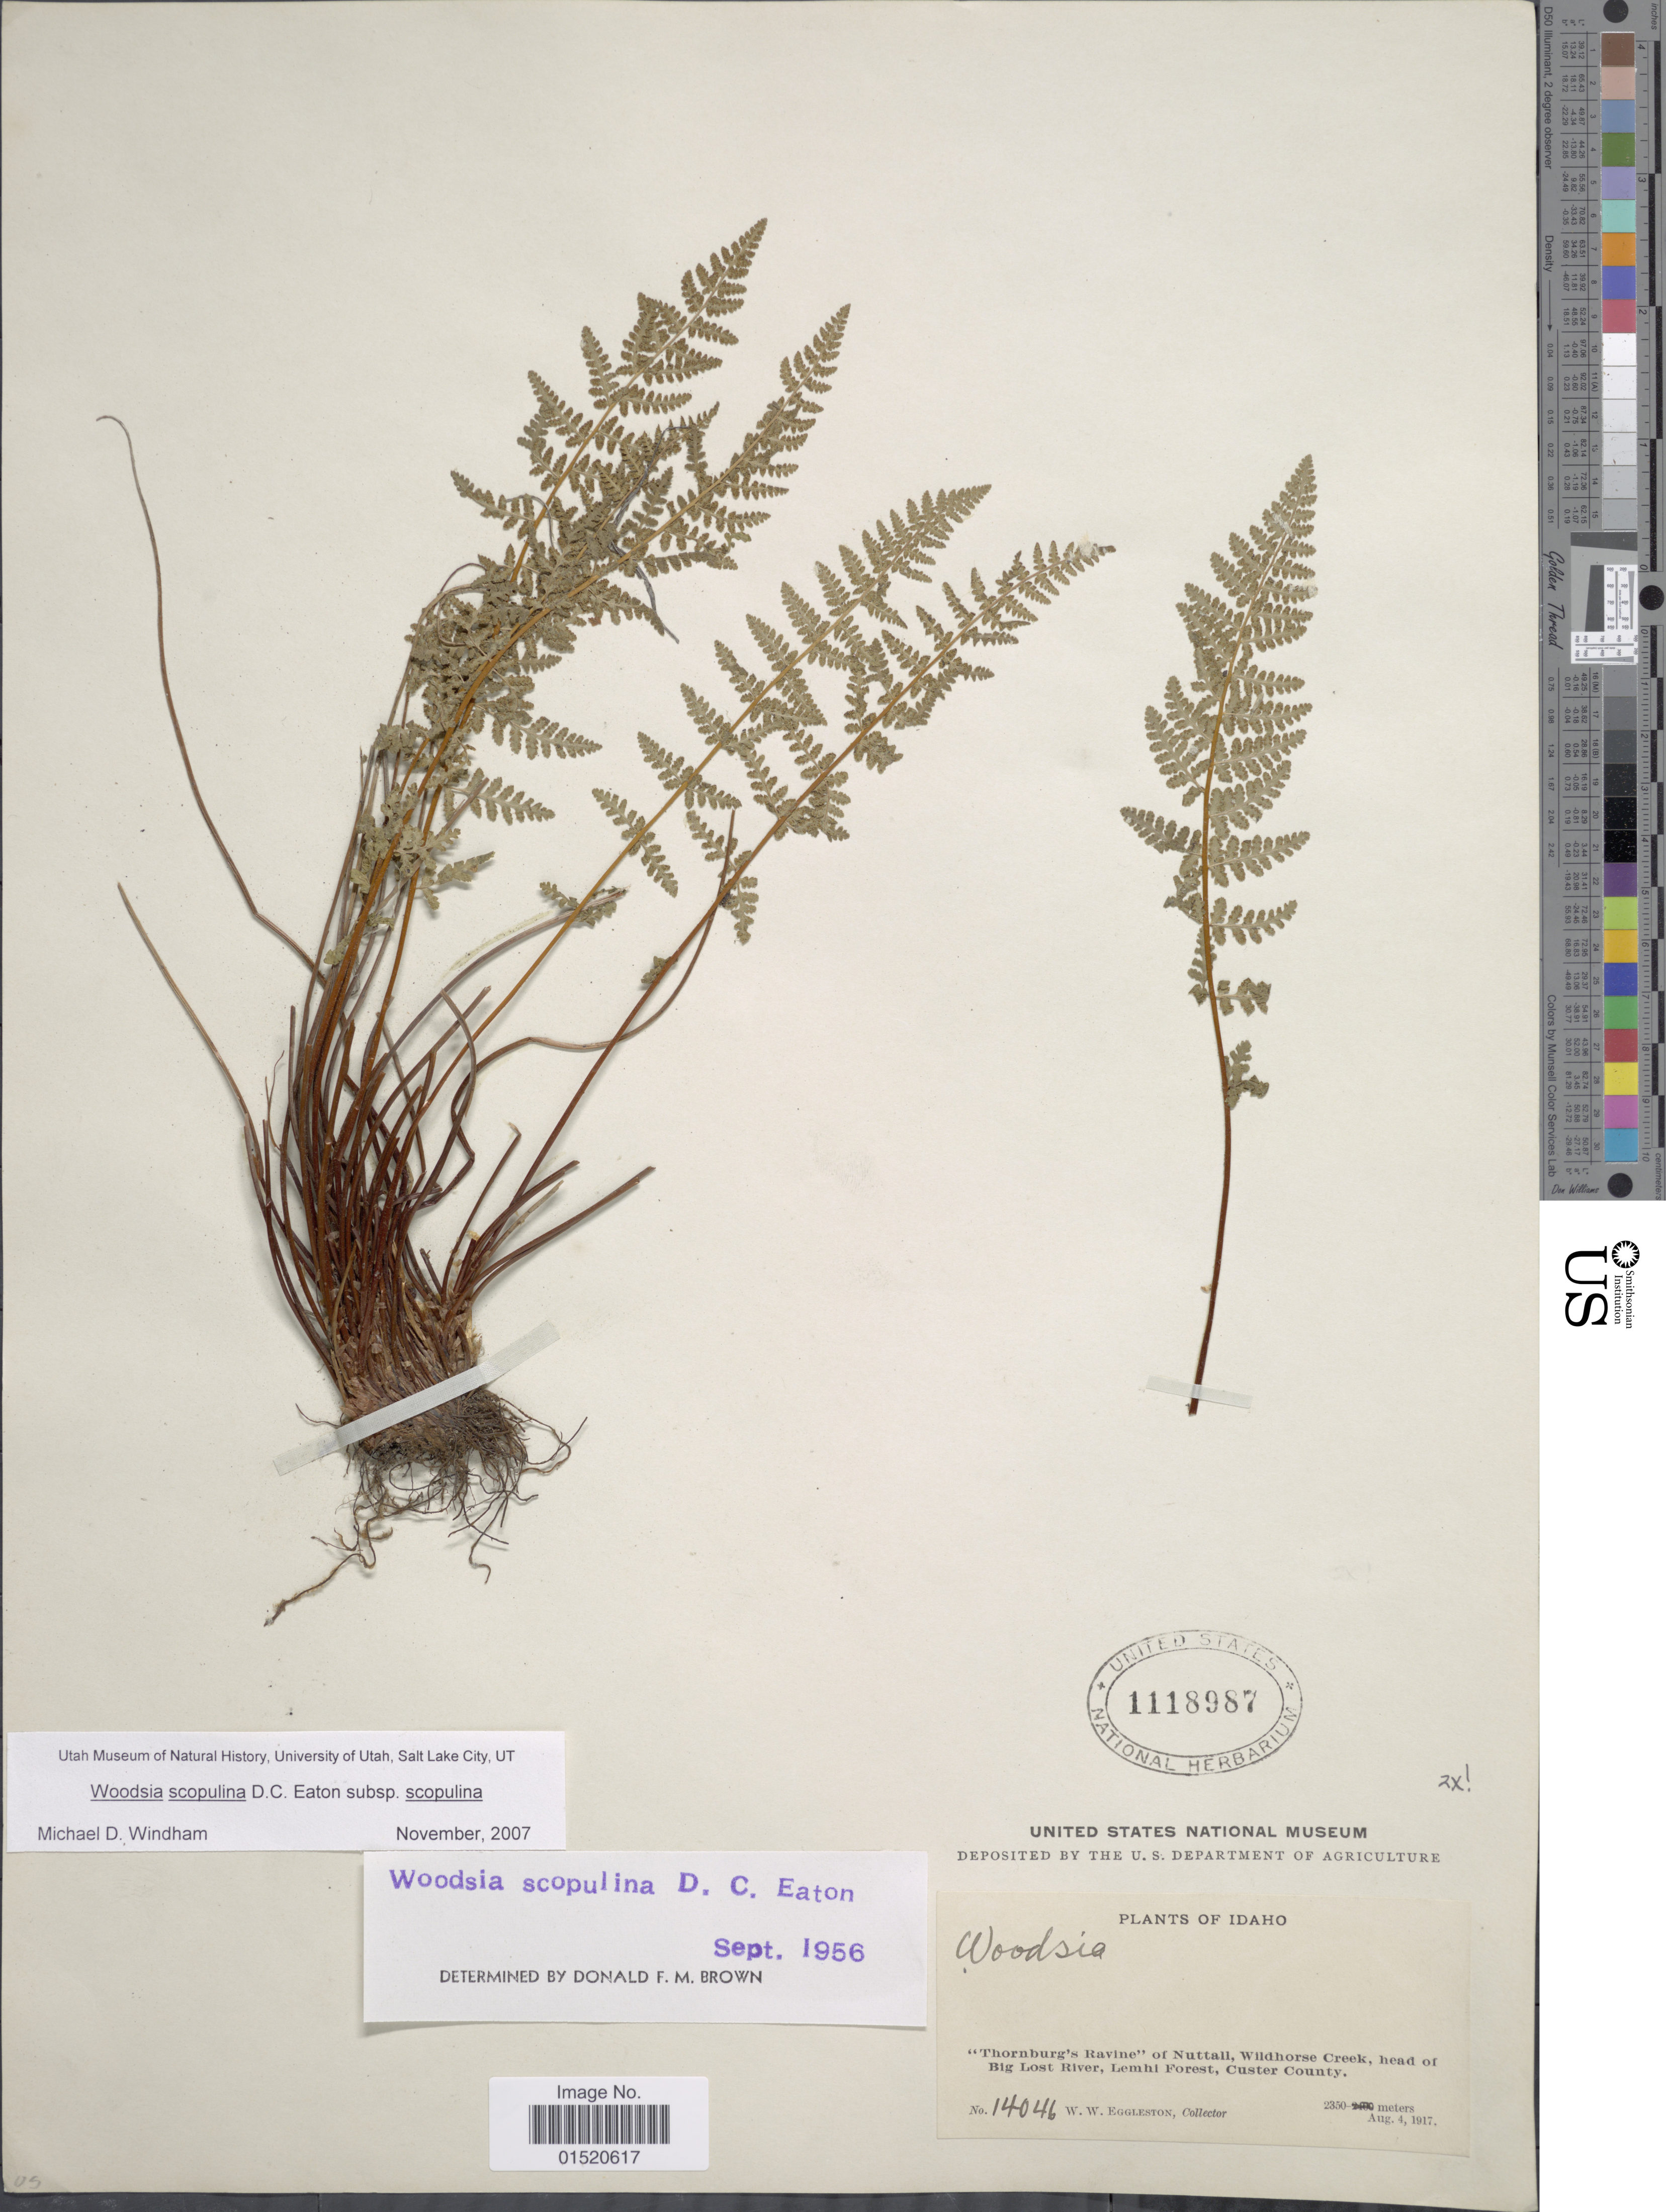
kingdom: Plantae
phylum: Tracheophyta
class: Polypodiopsida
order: Polypodiales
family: Woodsiaceae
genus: Woodsia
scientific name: Woodsia scopulina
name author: D.C. Eaton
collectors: W. W. Eggleston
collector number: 14046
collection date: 1917-08-04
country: United States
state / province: Idaho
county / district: Custer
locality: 'Thornburg's Ravine' of Nutall, Wildhorse Creek, head of Big Lost River, Lemhi Forest, Custer County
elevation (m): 2350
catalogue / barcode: US 1118987